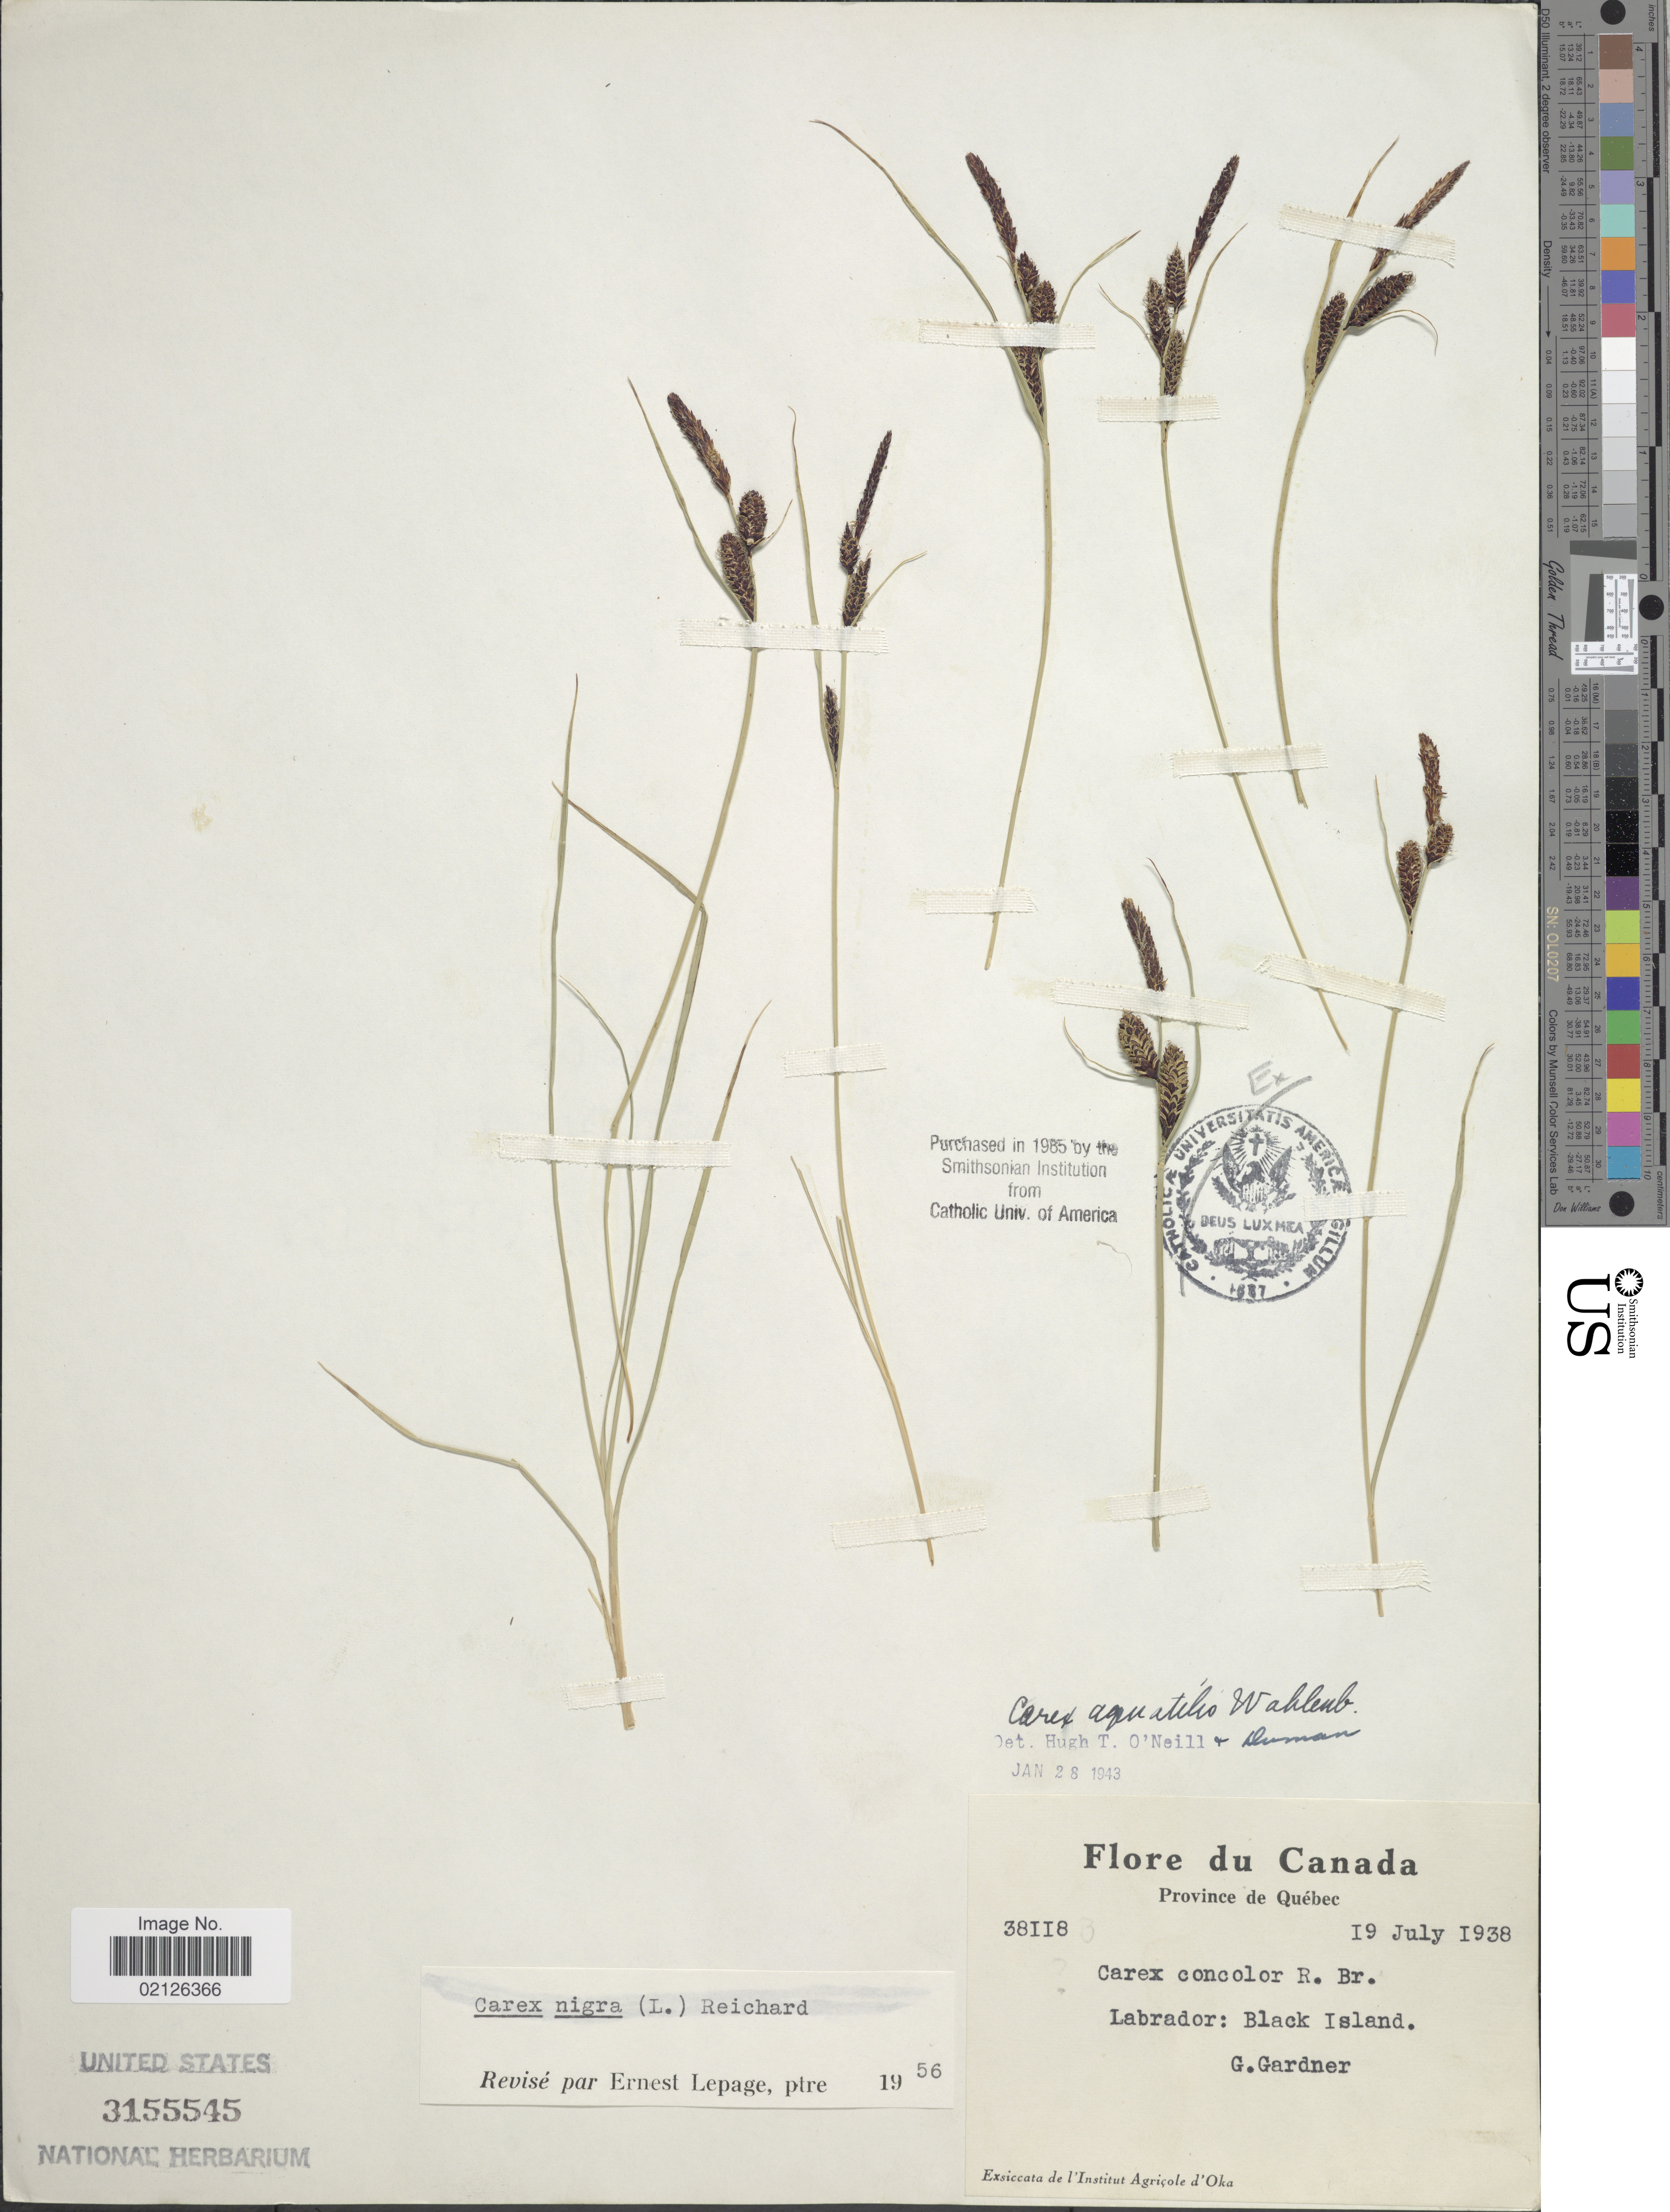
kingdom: Plantae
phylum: Tracheophyta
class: Liliopsida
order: Poales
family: Cyperaceae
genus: Carex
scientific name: Carex nigra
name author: (L.) Reichard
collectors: G. Gardner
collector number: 38118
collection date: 1938-07-19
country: Canada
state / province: Newfoundland and Labrador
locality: Province of Québec, Labrador: Black Island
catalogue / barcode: US 3155545